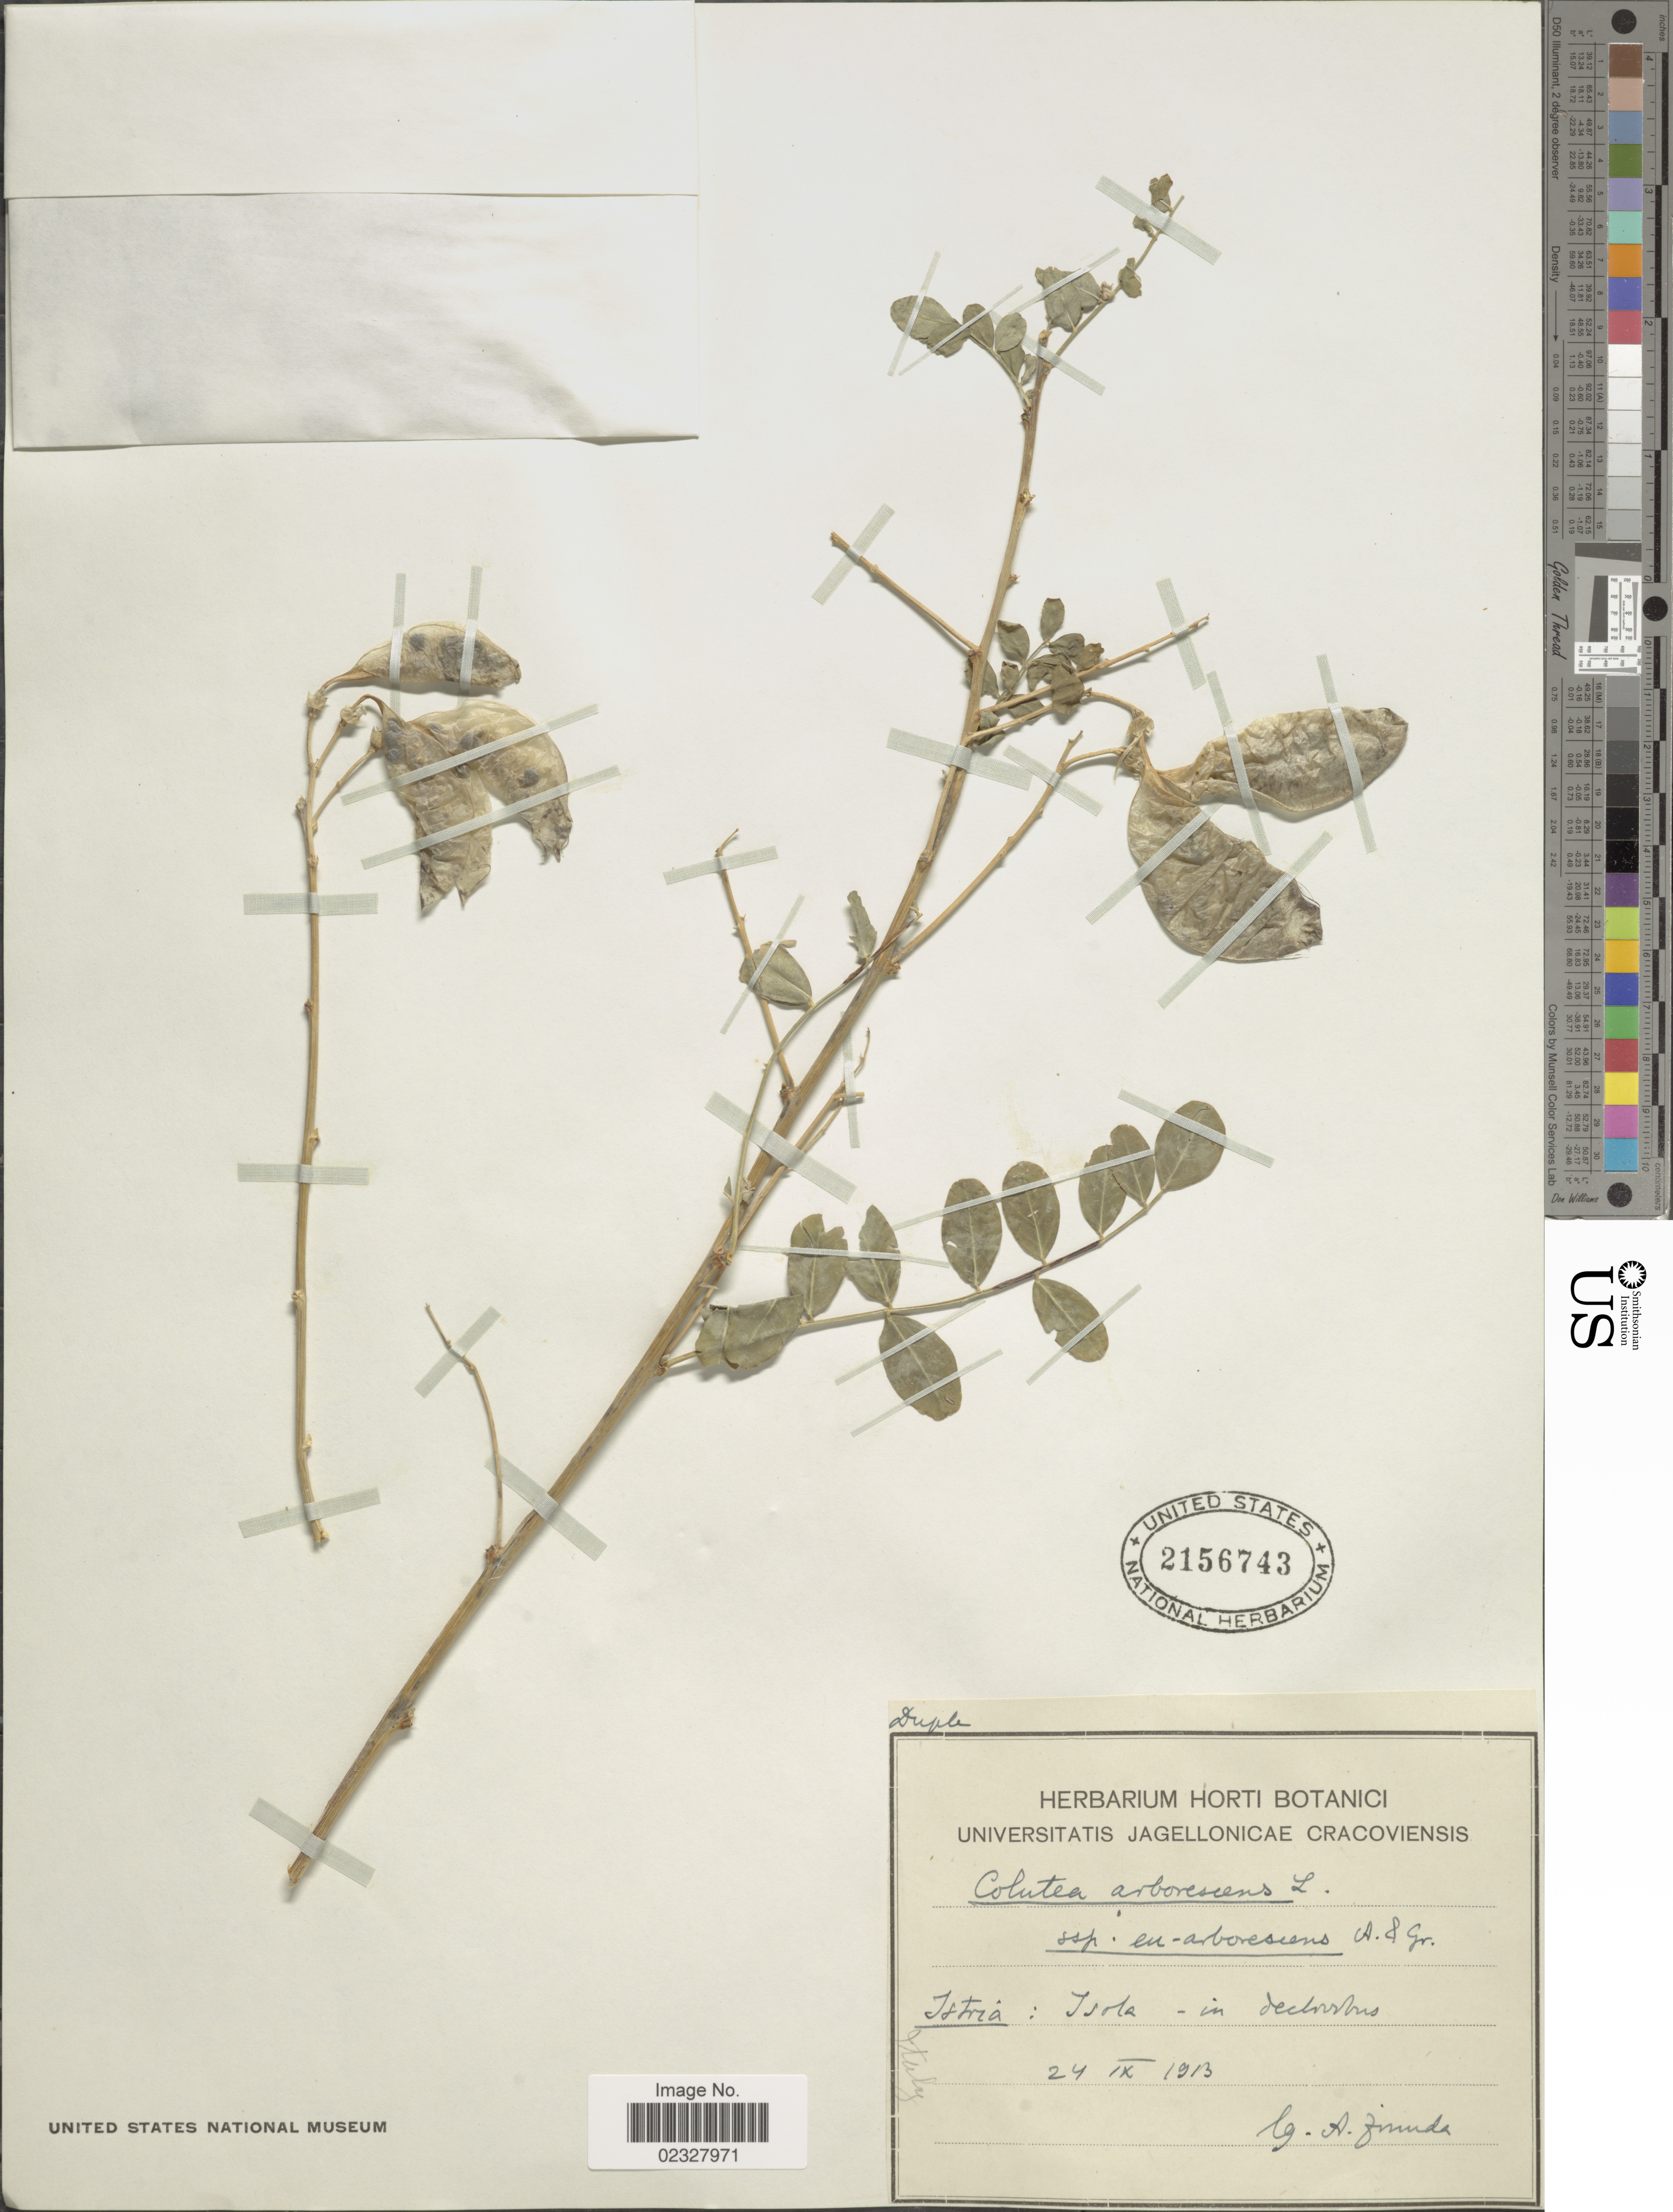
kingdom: Plantae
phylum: Tracheophyta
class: Magnoliopsida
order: Fabales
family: Fabaceae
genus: Colutea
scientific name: Colutea arborescens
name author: L.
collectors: A. Zimuda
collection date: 1913-09-24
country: Croatia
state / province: Istria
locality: Isole - in oectibus [interpreted]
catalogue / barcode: US 2156743